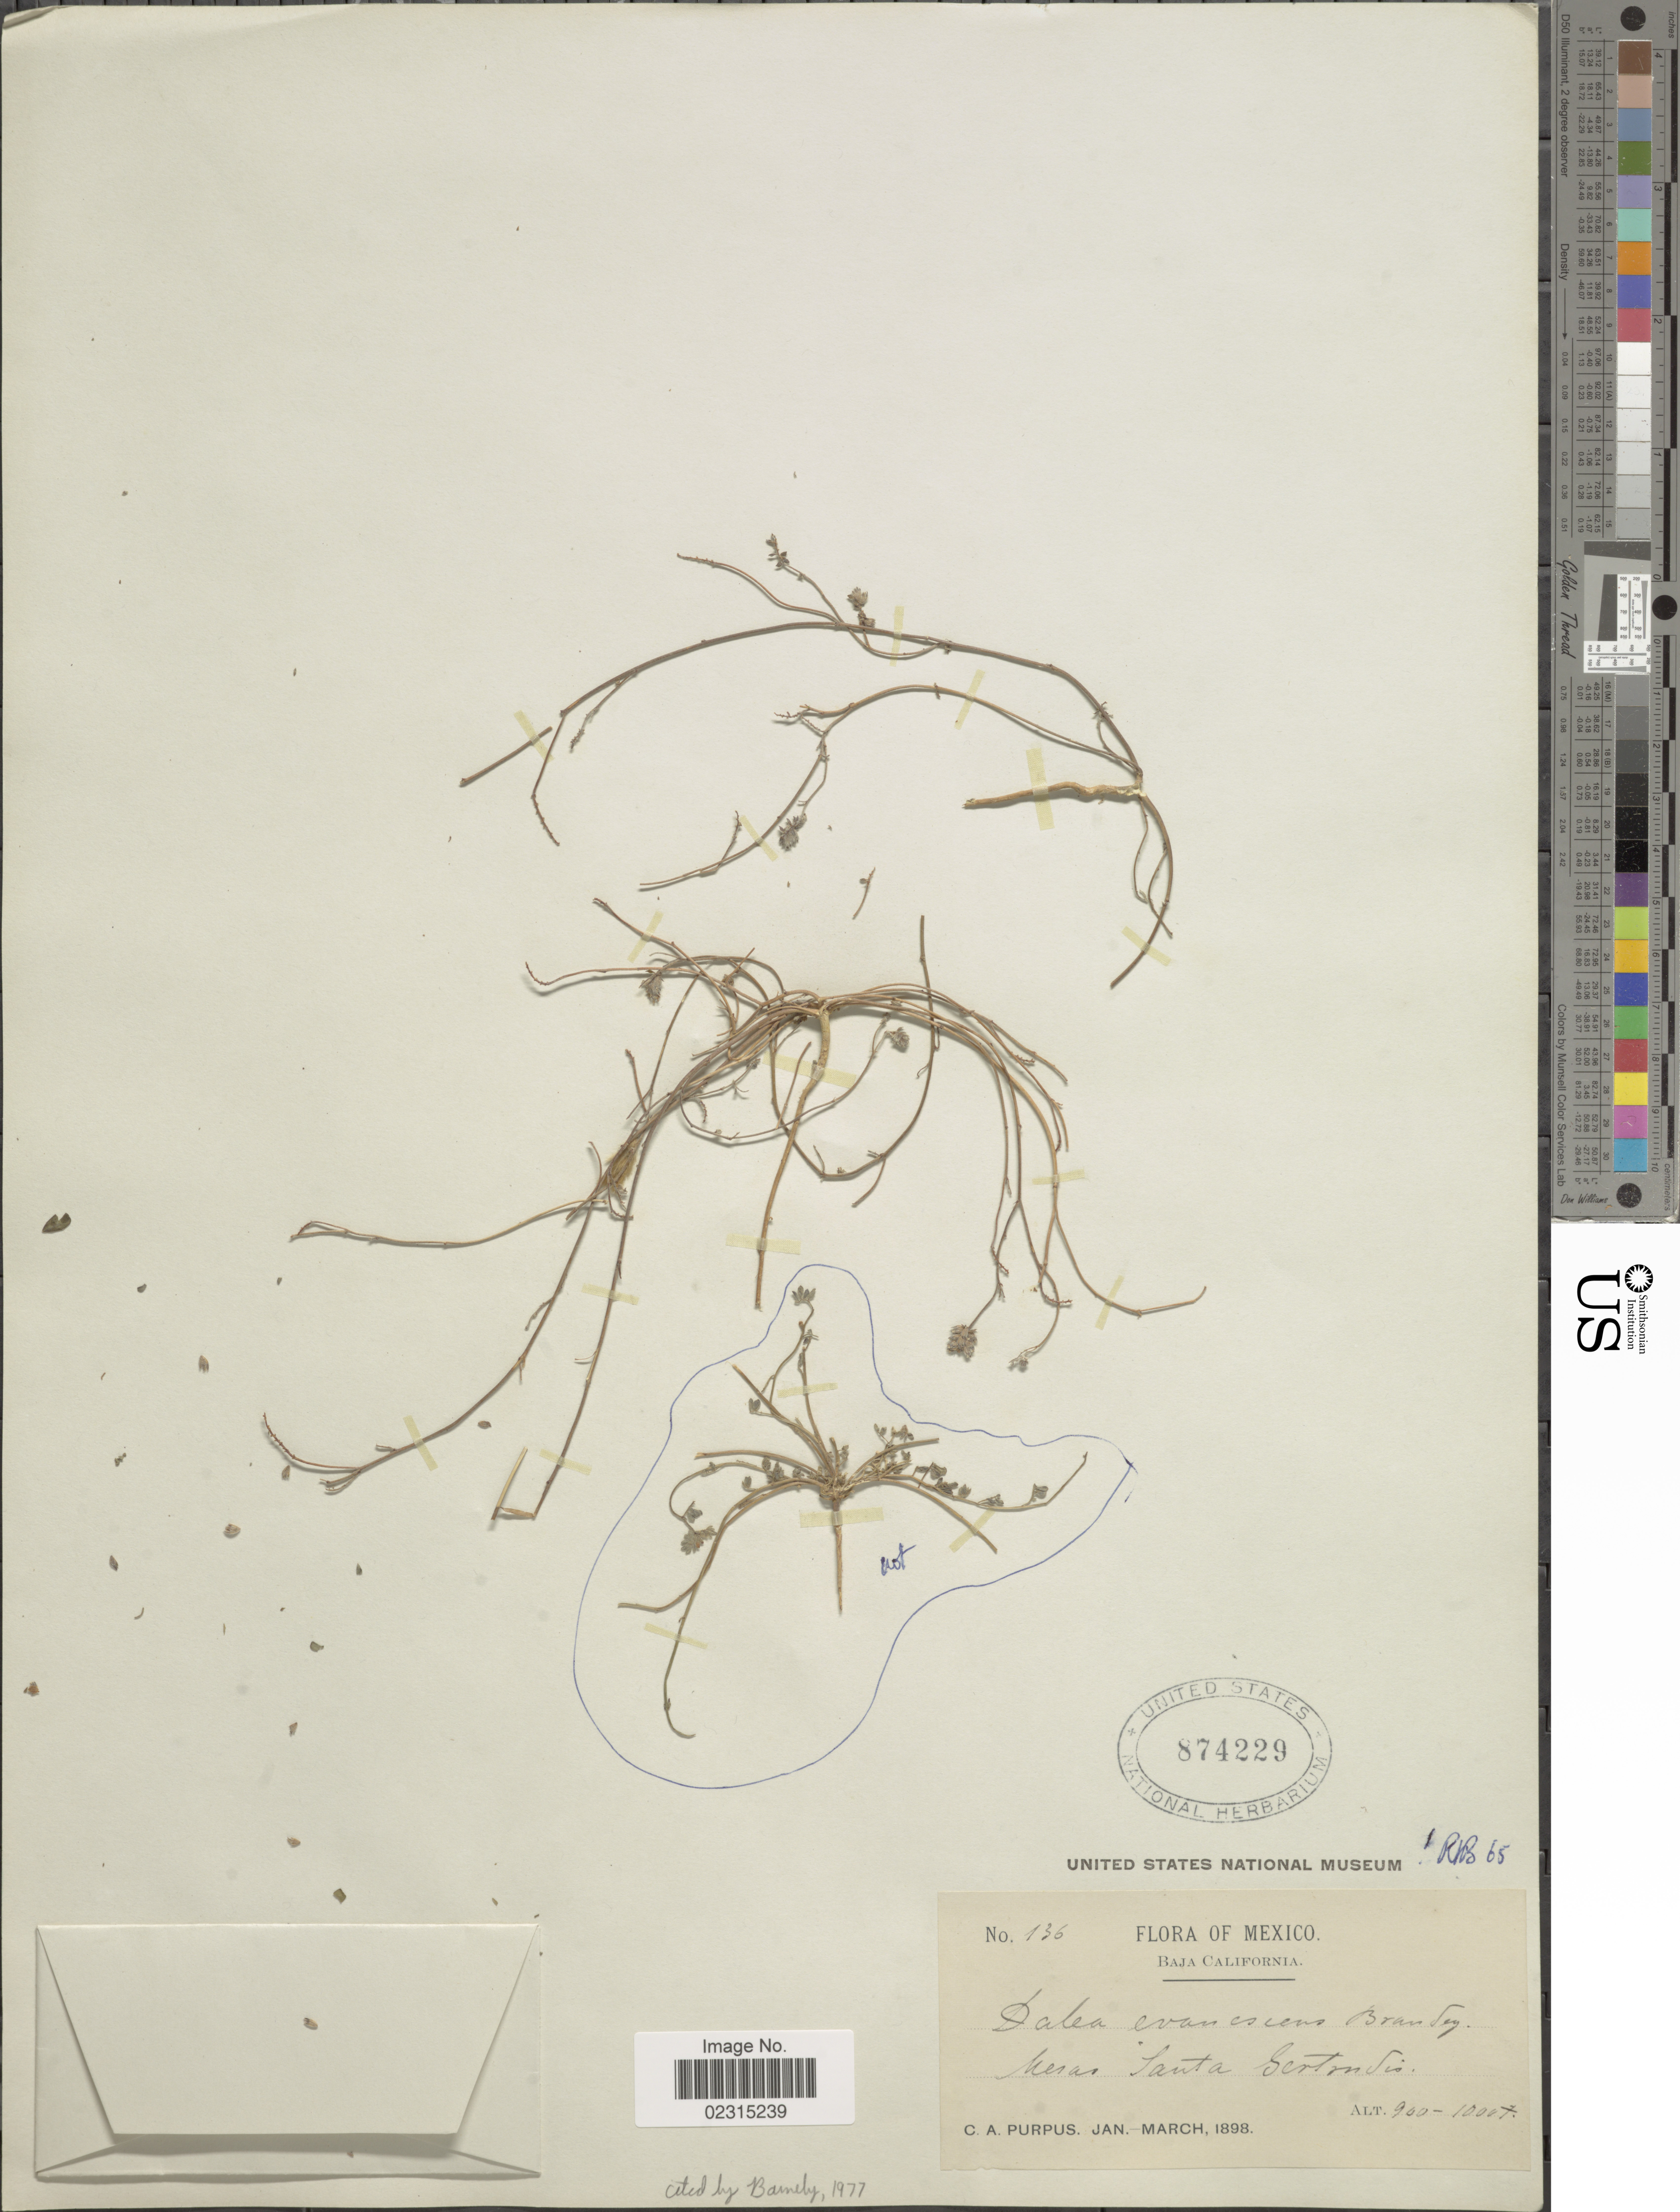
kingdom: Plantae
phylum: Tracheophyta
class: Magnoliopsida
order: Fabales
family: Fabaceae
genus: Marina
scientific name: Marina evanescens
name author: (Brandegee) Barneby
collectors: C. A. Purpus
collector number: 136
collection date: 1898-01/1898-03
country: Mexico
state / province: Baja California Norte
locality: Mesas Santa Gertrudis.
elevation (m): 274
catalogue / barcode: US 874229